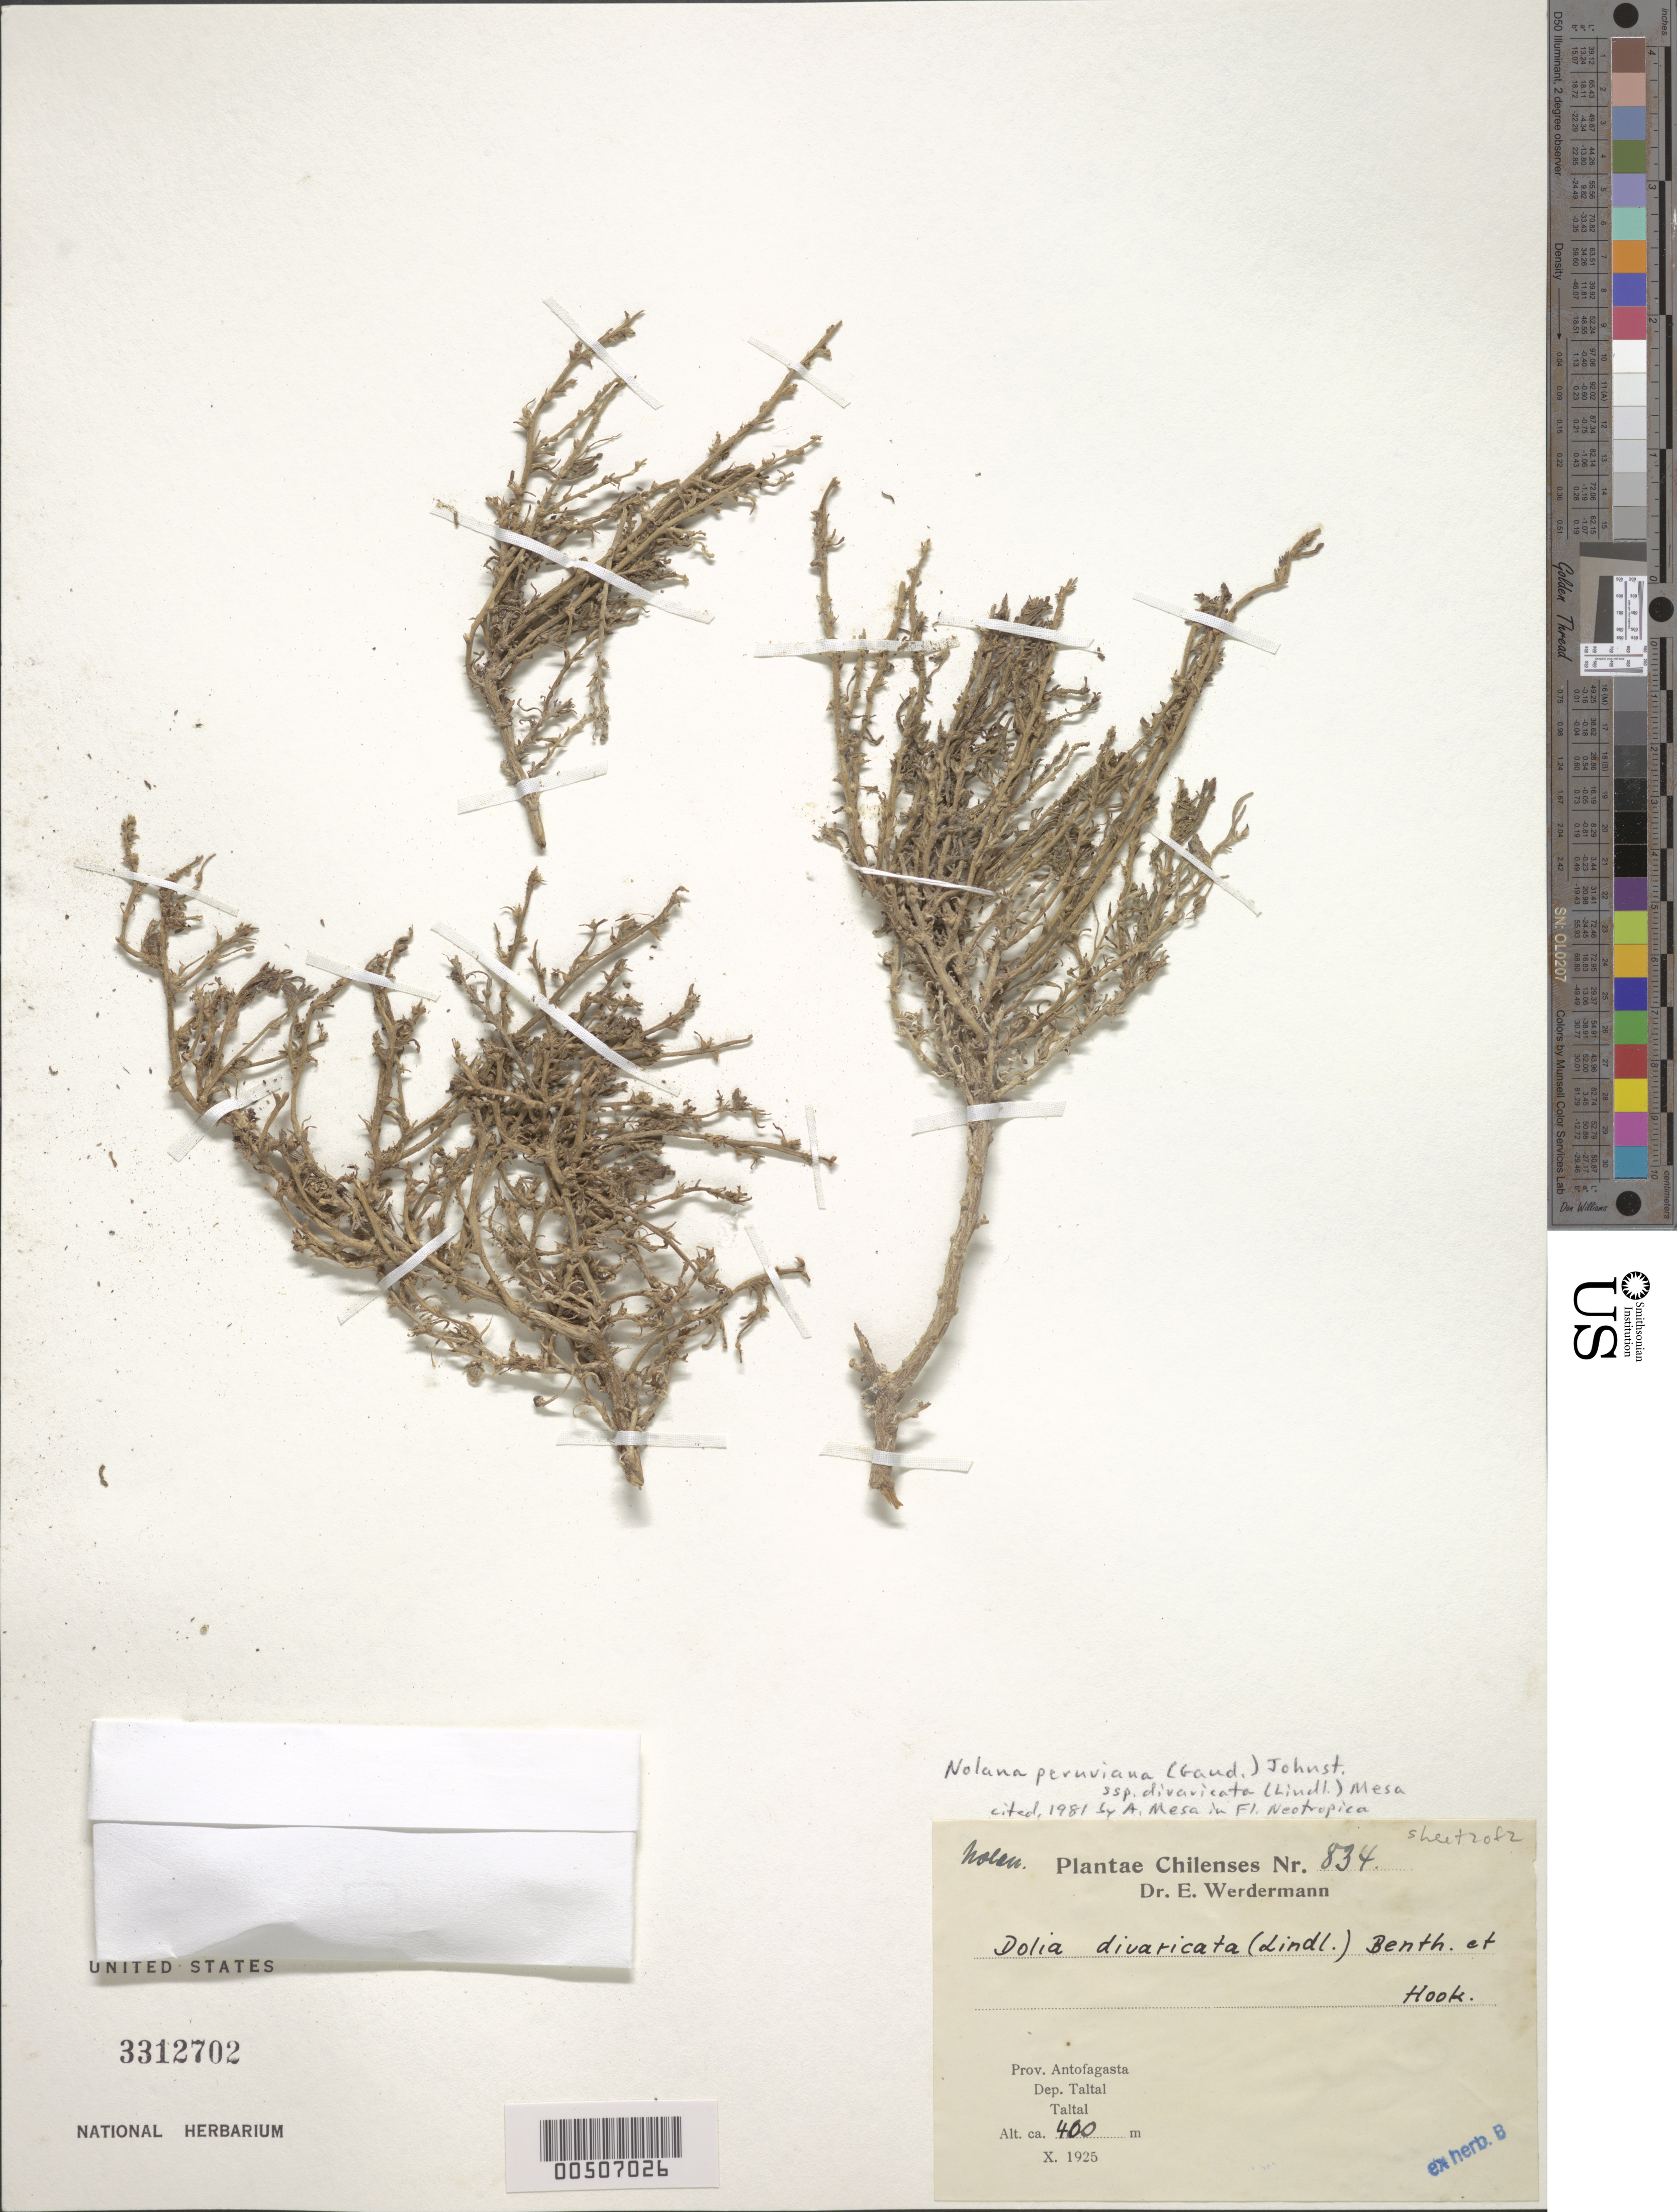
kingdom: Plantae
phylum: Tracheophyta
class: Magnoliopsida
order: Solanales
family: Solanaceae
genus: Nolana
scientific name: Nolana peruviana subsp. divaricata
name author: (Lindl.) Mesa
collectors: E. Werdermann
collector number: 834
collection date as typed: Oct 1925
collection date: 1925-10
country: Chile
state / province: Antofagasta (II)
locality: Taltal dept., taltal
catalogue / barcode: US 3312702